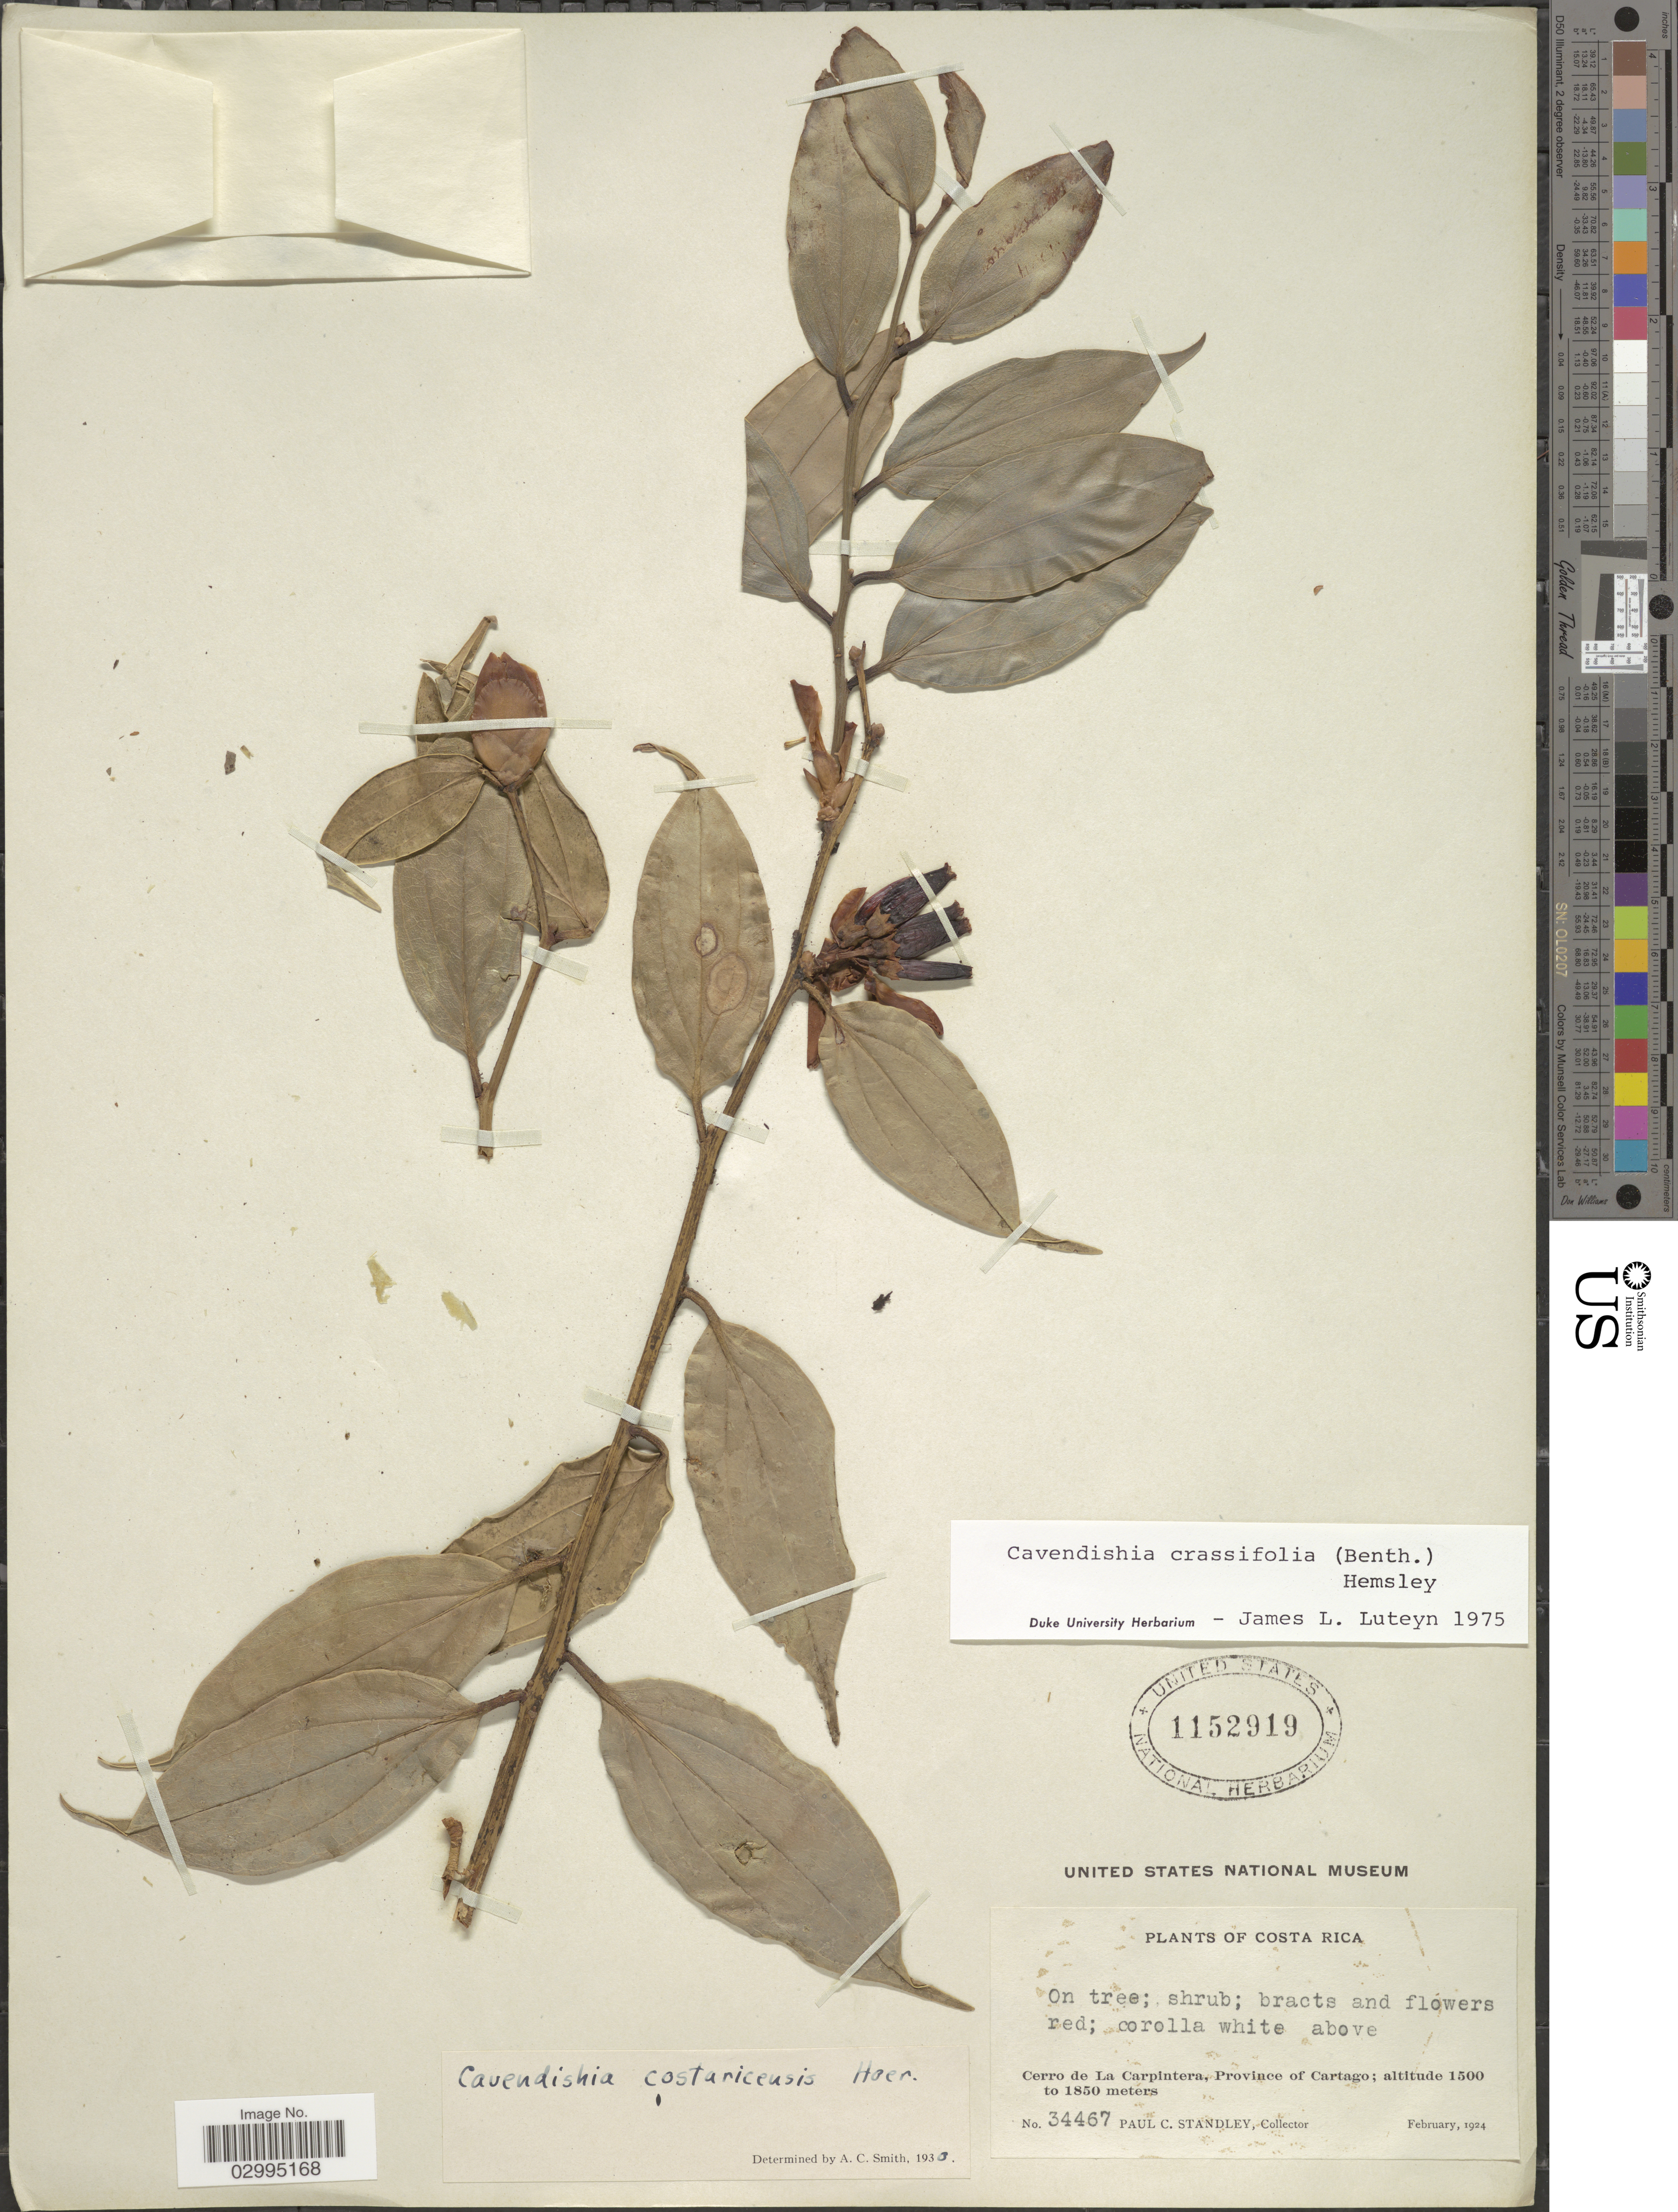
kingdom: Plantae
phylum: Tracheophyta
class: Magnoliopsida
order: Ericales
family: Ericaceae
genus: Cavendishia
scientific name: Cavendishia crassifolia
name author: (Benth.) Hemsl.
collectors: P. C. Standley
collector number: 34467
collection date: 1924-02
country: Costa Rica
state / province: Cartago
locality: Cerro de La Carpintera, Province of Cartago.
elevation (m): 1500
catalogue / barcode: US 1152919